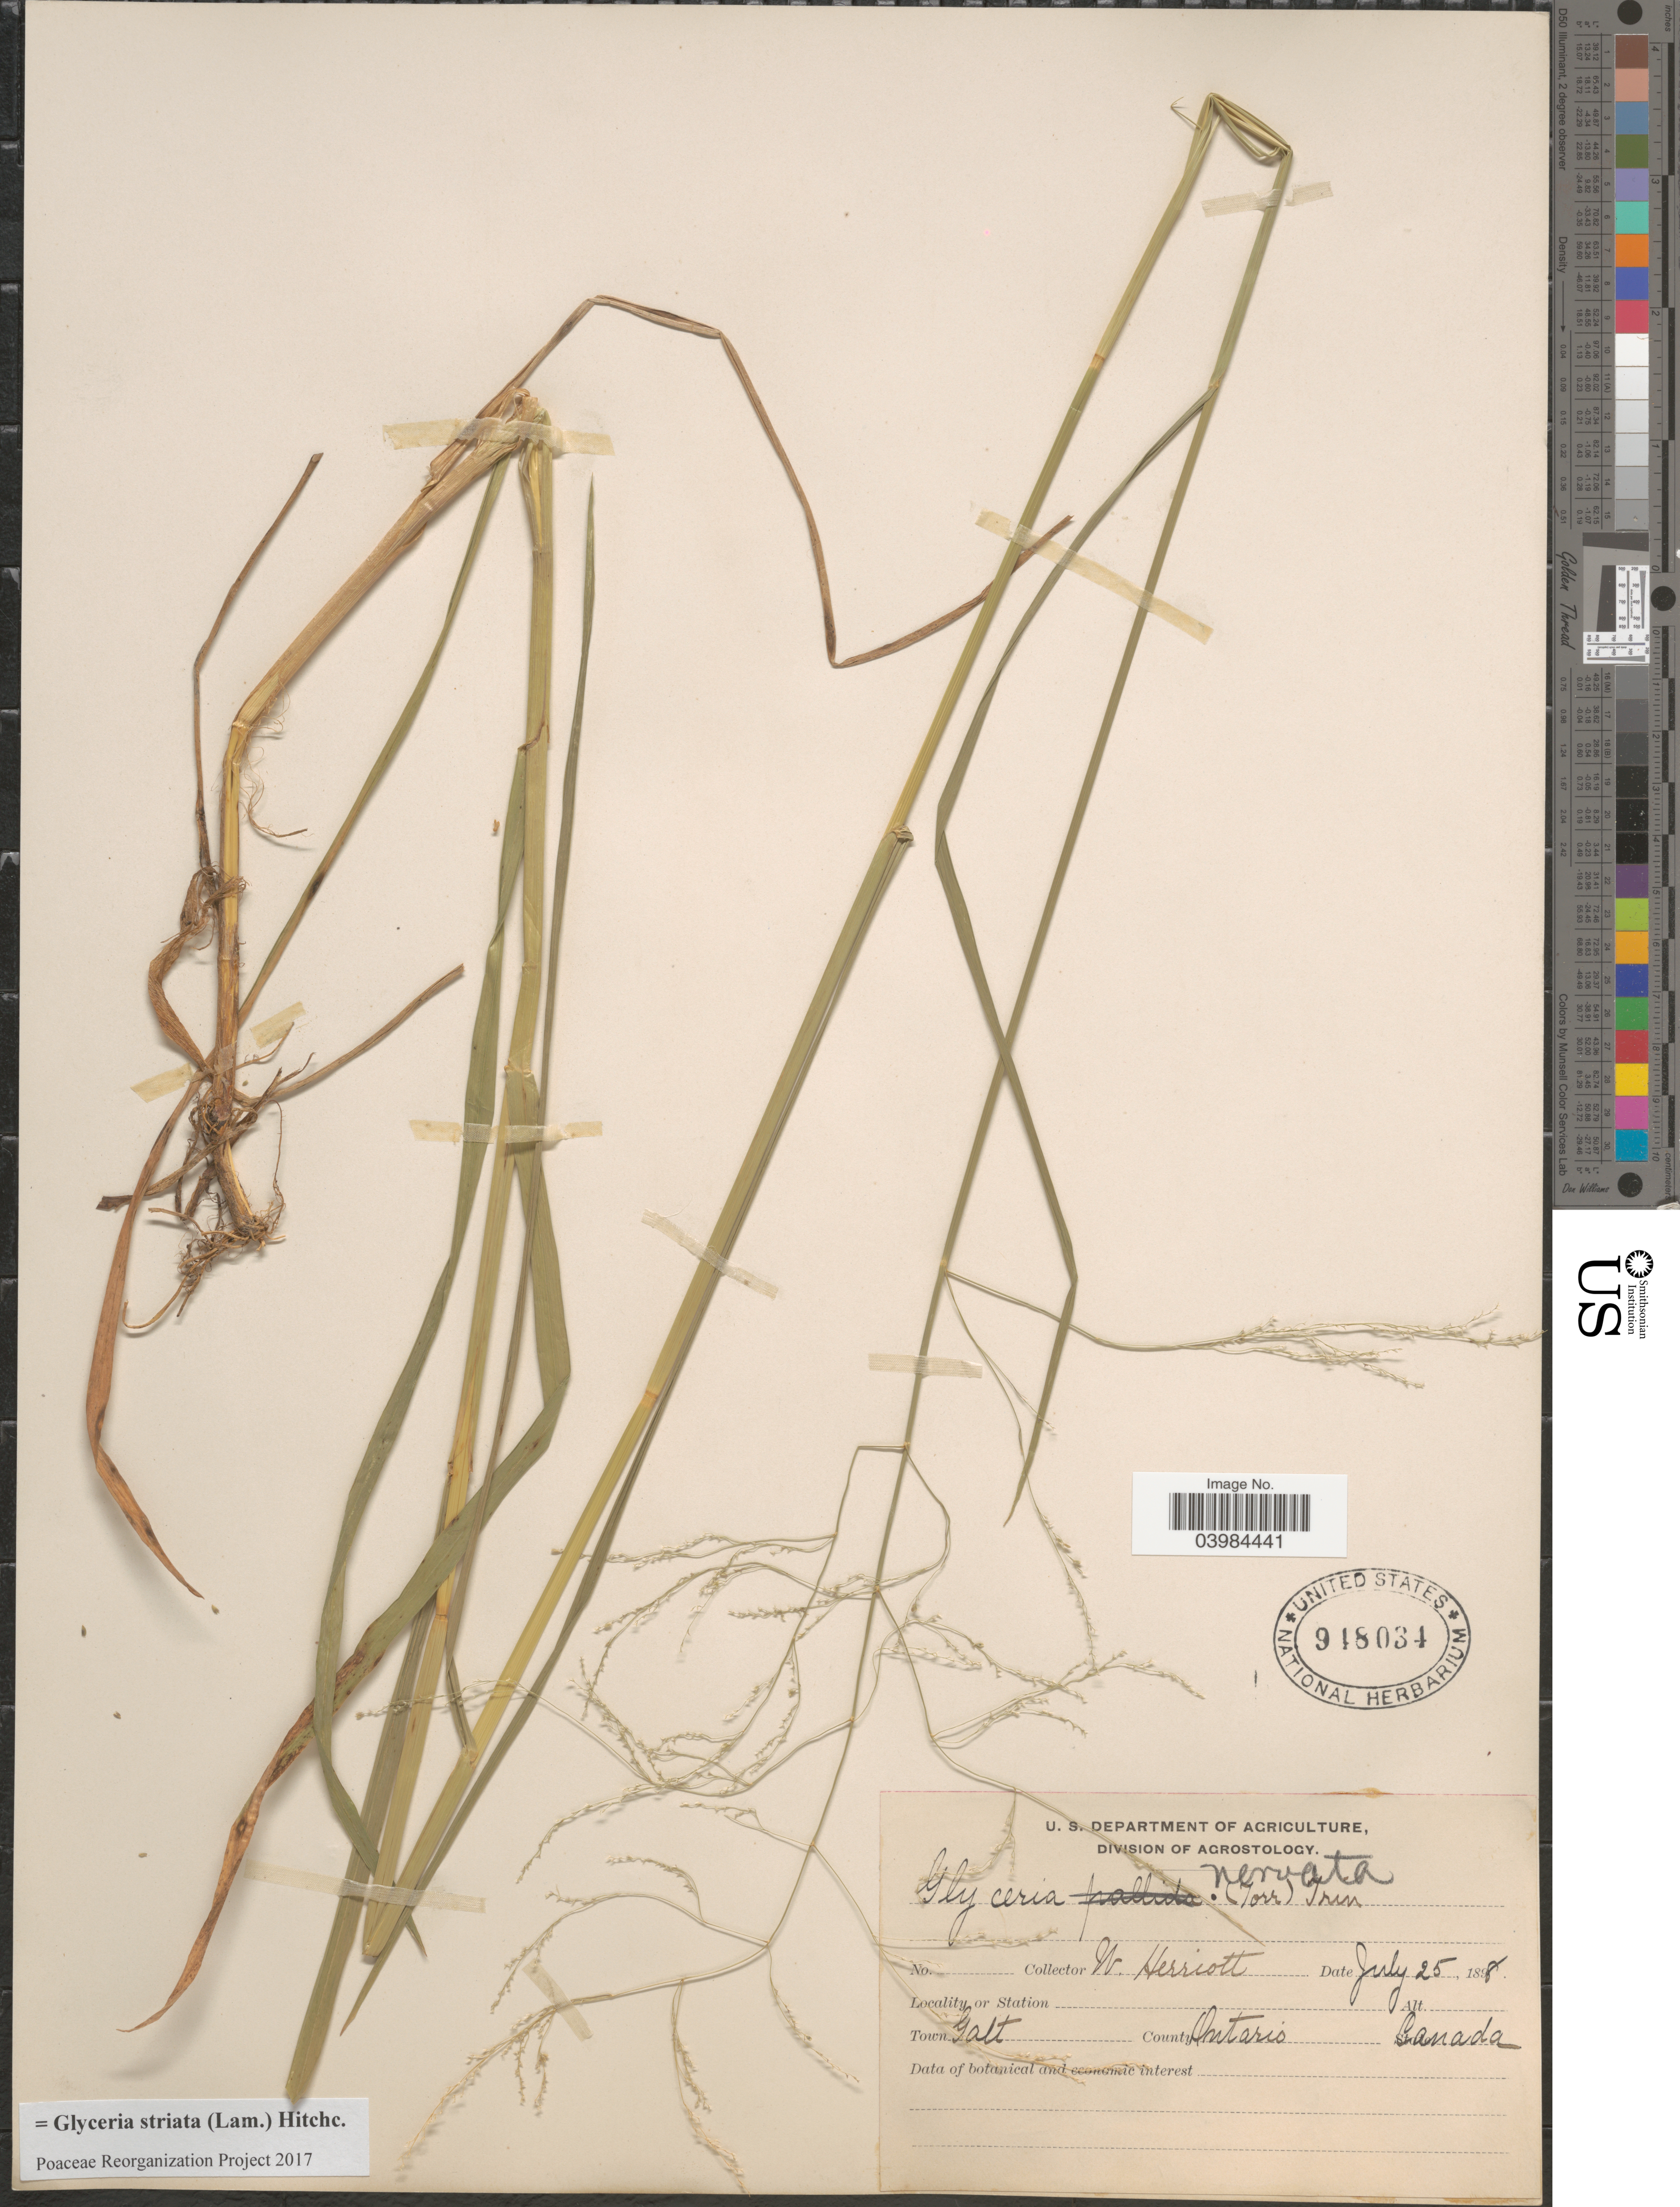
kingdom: Plantae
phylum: Tracheophyta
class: Liliopsida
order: Poales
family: Poaceae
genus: Glyceria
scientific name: Glyceria striata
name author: (Lam.) Hitchc.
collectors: W. Herriot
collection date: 1898-07-25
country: Canada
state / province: Ontario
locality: Town Galt. County Ontario.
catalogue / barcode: US 948034